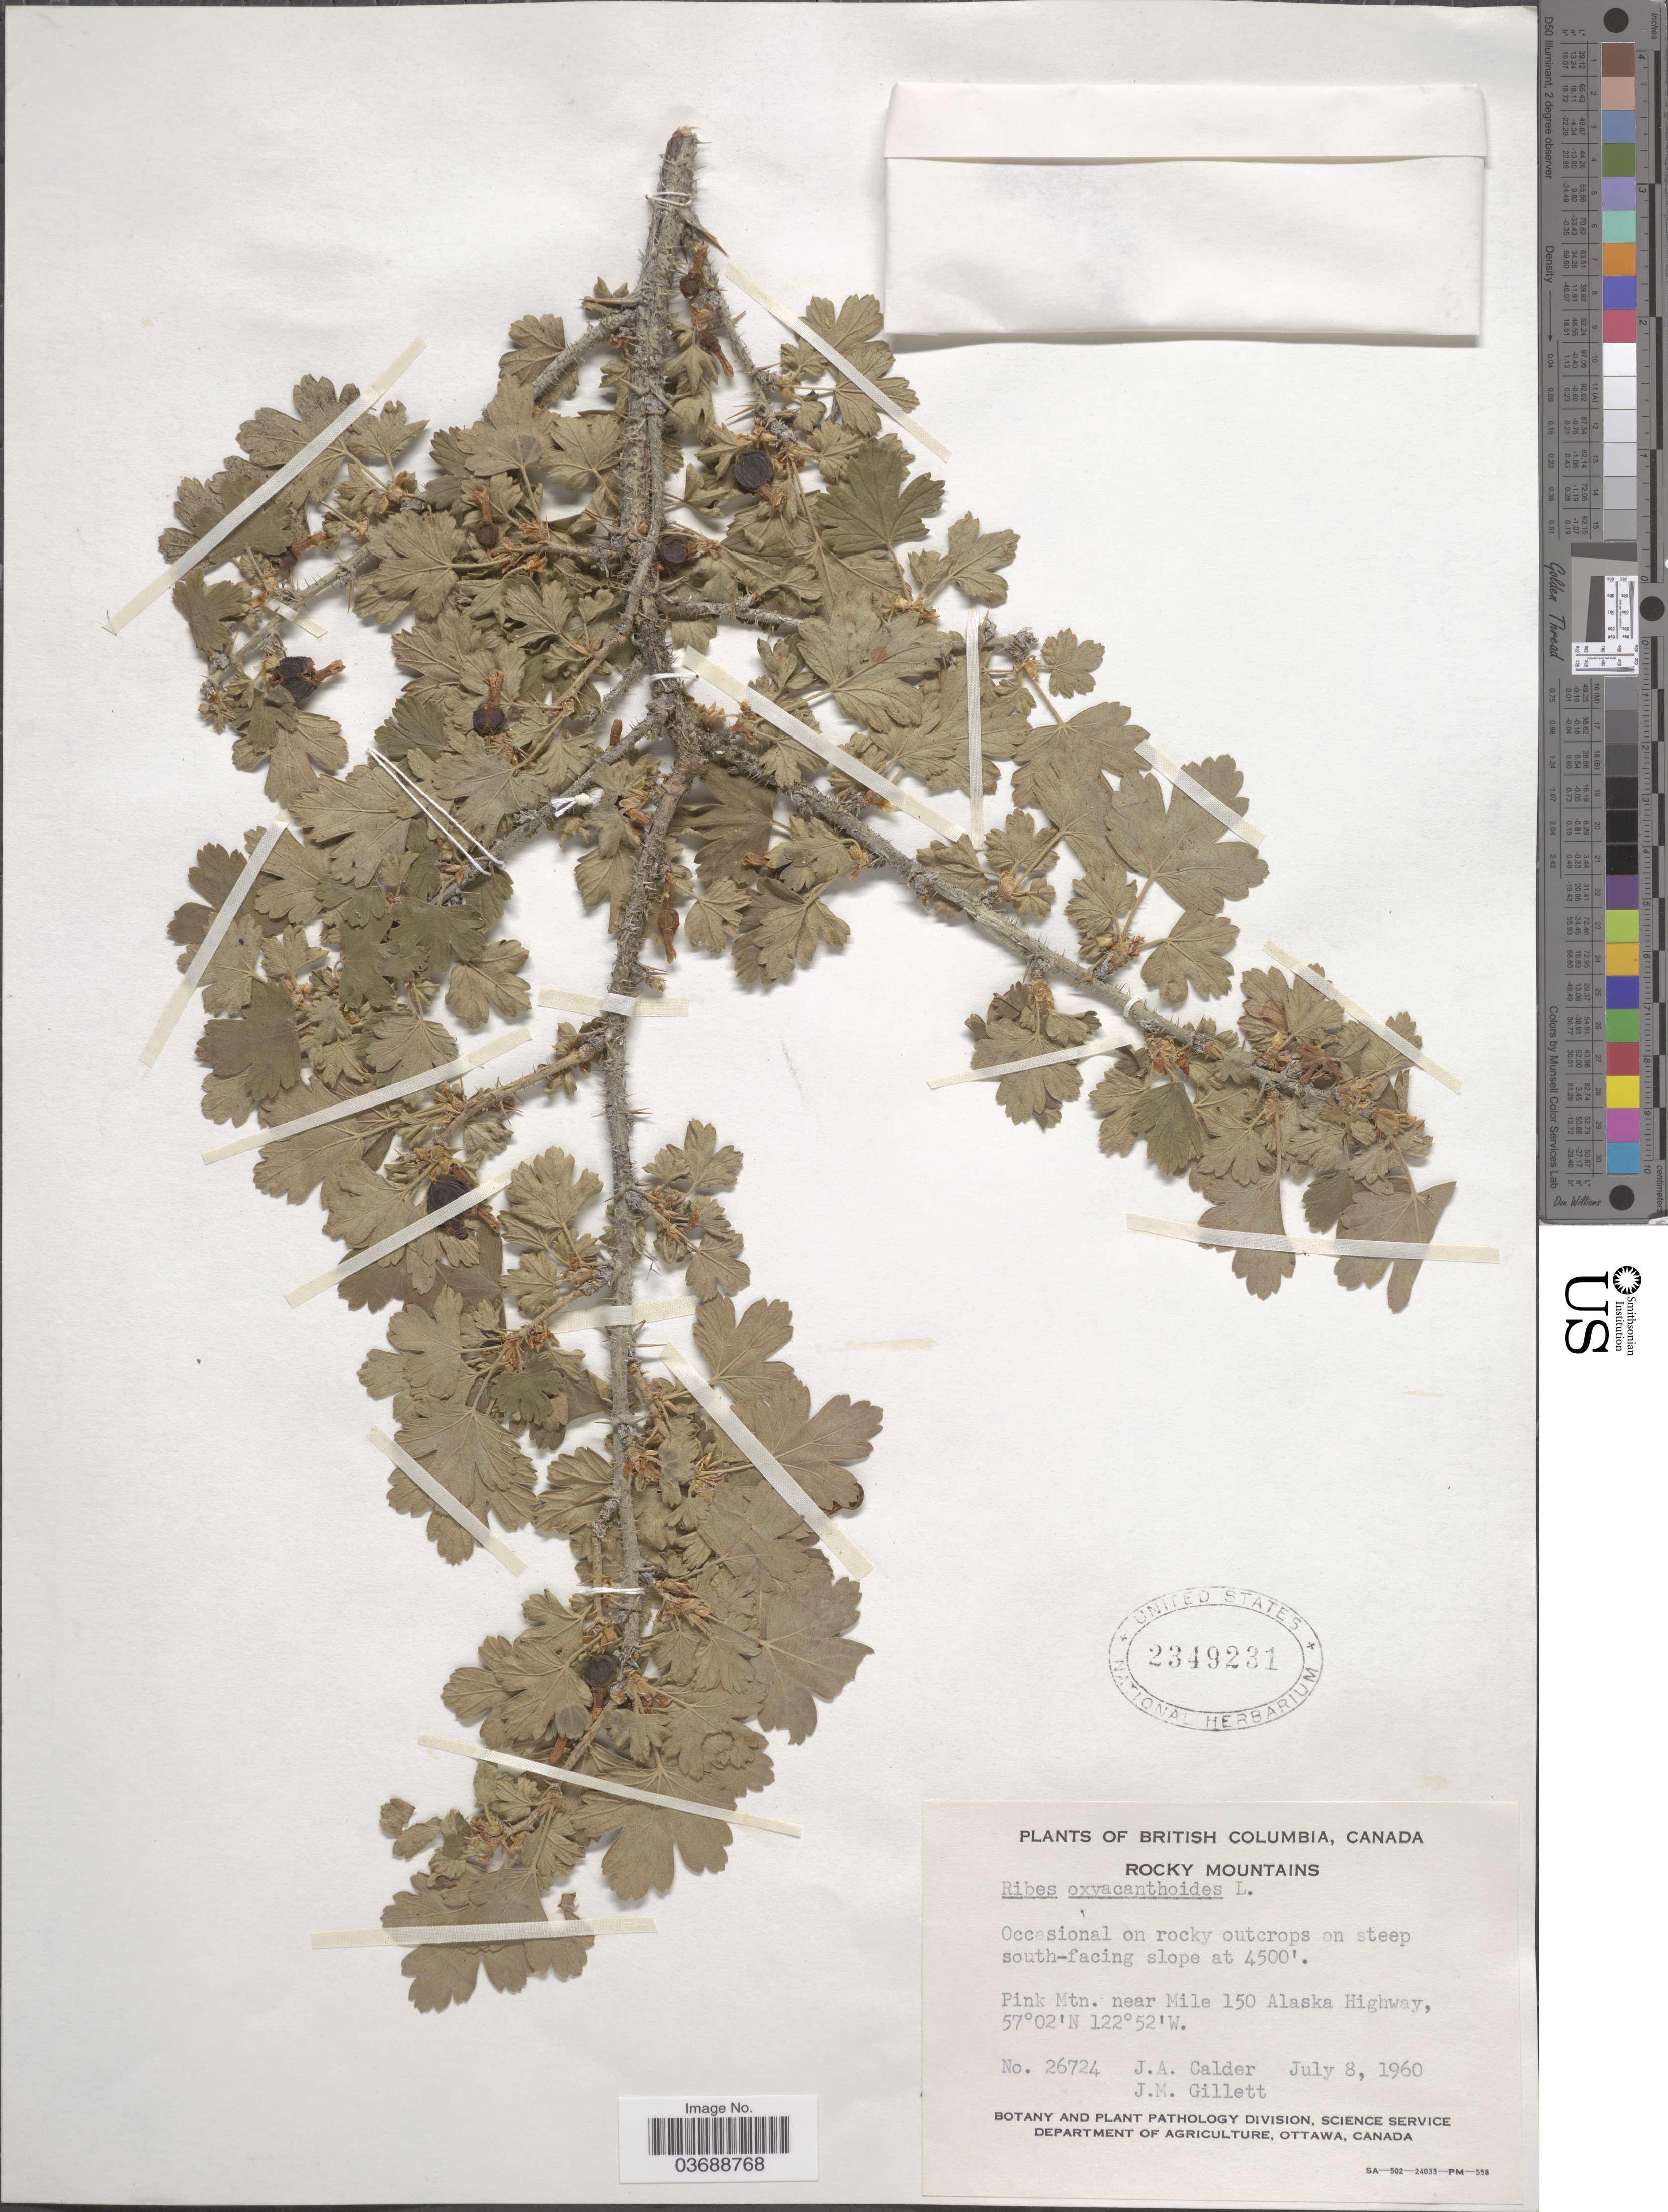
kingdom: Plantae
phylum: Tracheophyta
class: Magnoliopsida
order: Saxifragales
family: Grossulariaceae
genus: Ribes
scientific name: Ribes oxyacanthoides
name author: L.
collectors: J. A. Calder & J. M. Gillett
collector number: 26724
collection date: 1960-07-08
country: Canada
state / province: British Columbia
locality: Rocky Mountains. On steep south-facing slope. Pink Mtn. near Mile 150 Alaska Highway.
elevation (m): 1372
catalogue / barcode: US 2349231